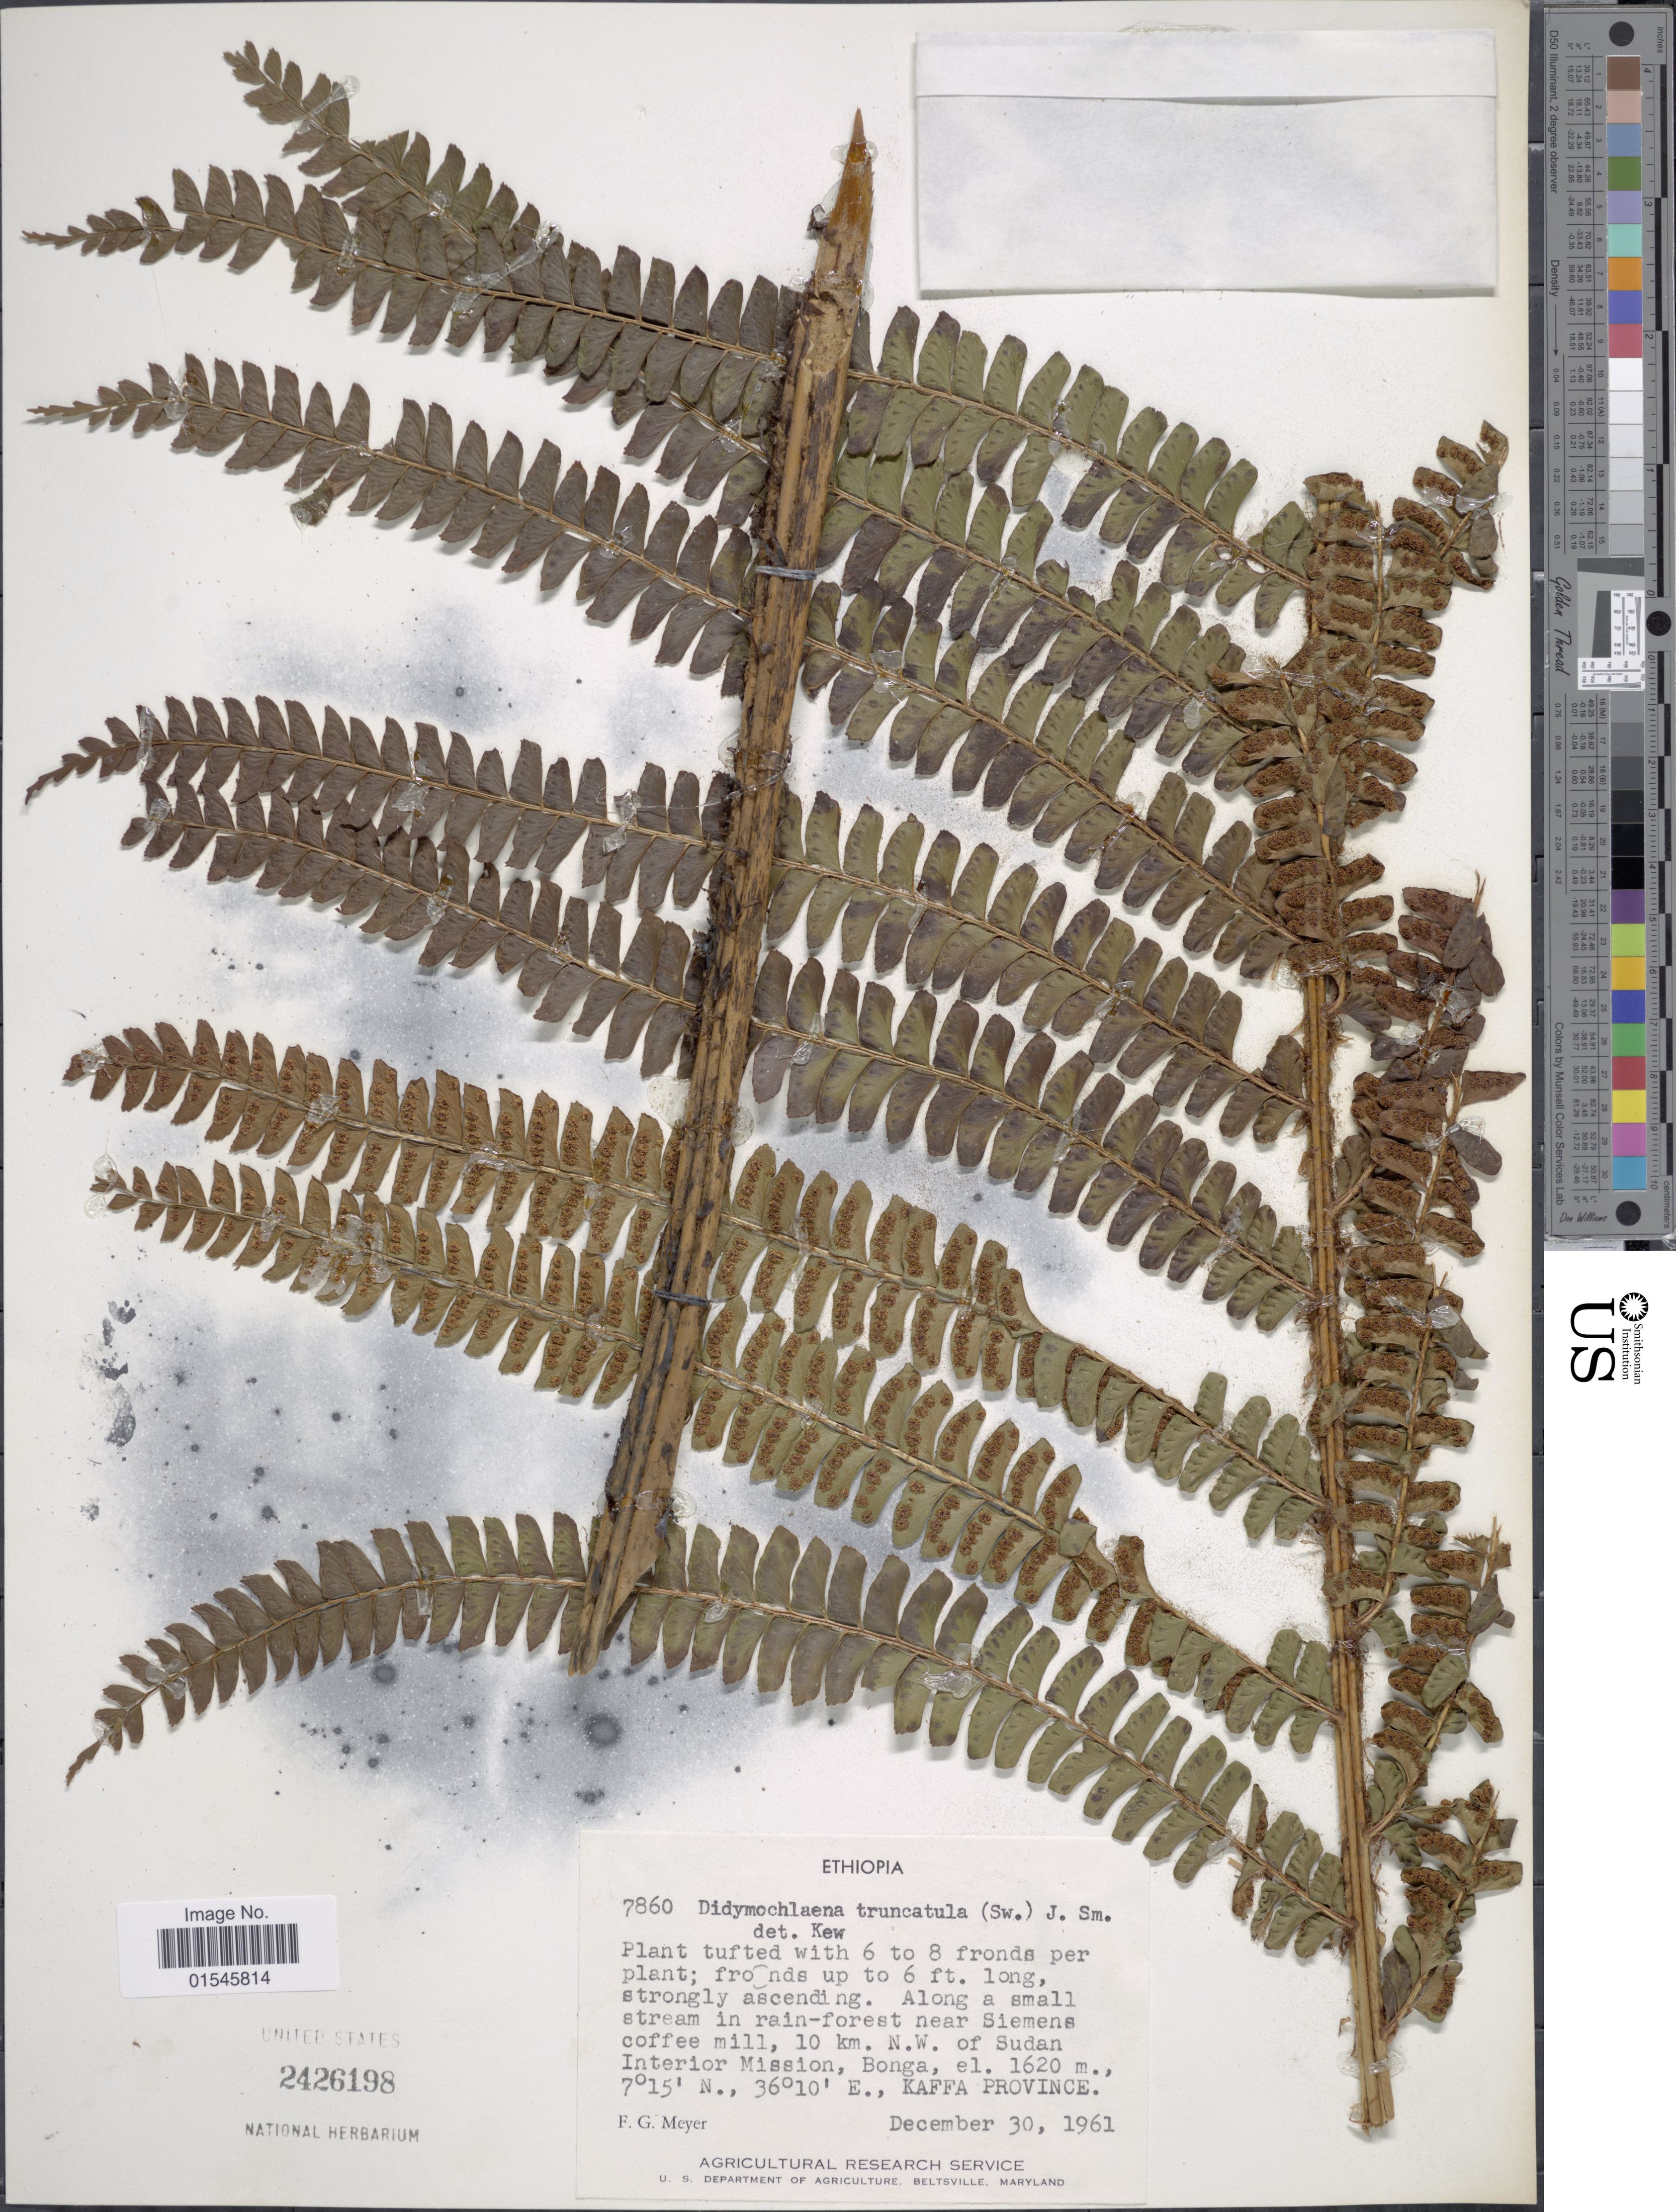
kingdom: Plantae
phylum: Tracheophyta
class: Polypodiopsida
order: Polypodiales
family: Didymochlaenaceae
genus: Didymochlaena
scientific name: Didymochlaena truncatula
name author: (Sw.) J. Sm.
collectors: F. G. Meyer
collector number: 7860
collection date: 1961-12-30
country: Ethiopia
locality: Along a small stream in rain-forest near Siemens coffee mill, 10 km. N.W. of Sudan Interior Mission, Bonga, kaffa Province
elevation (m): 1620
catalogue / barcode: US 2426198